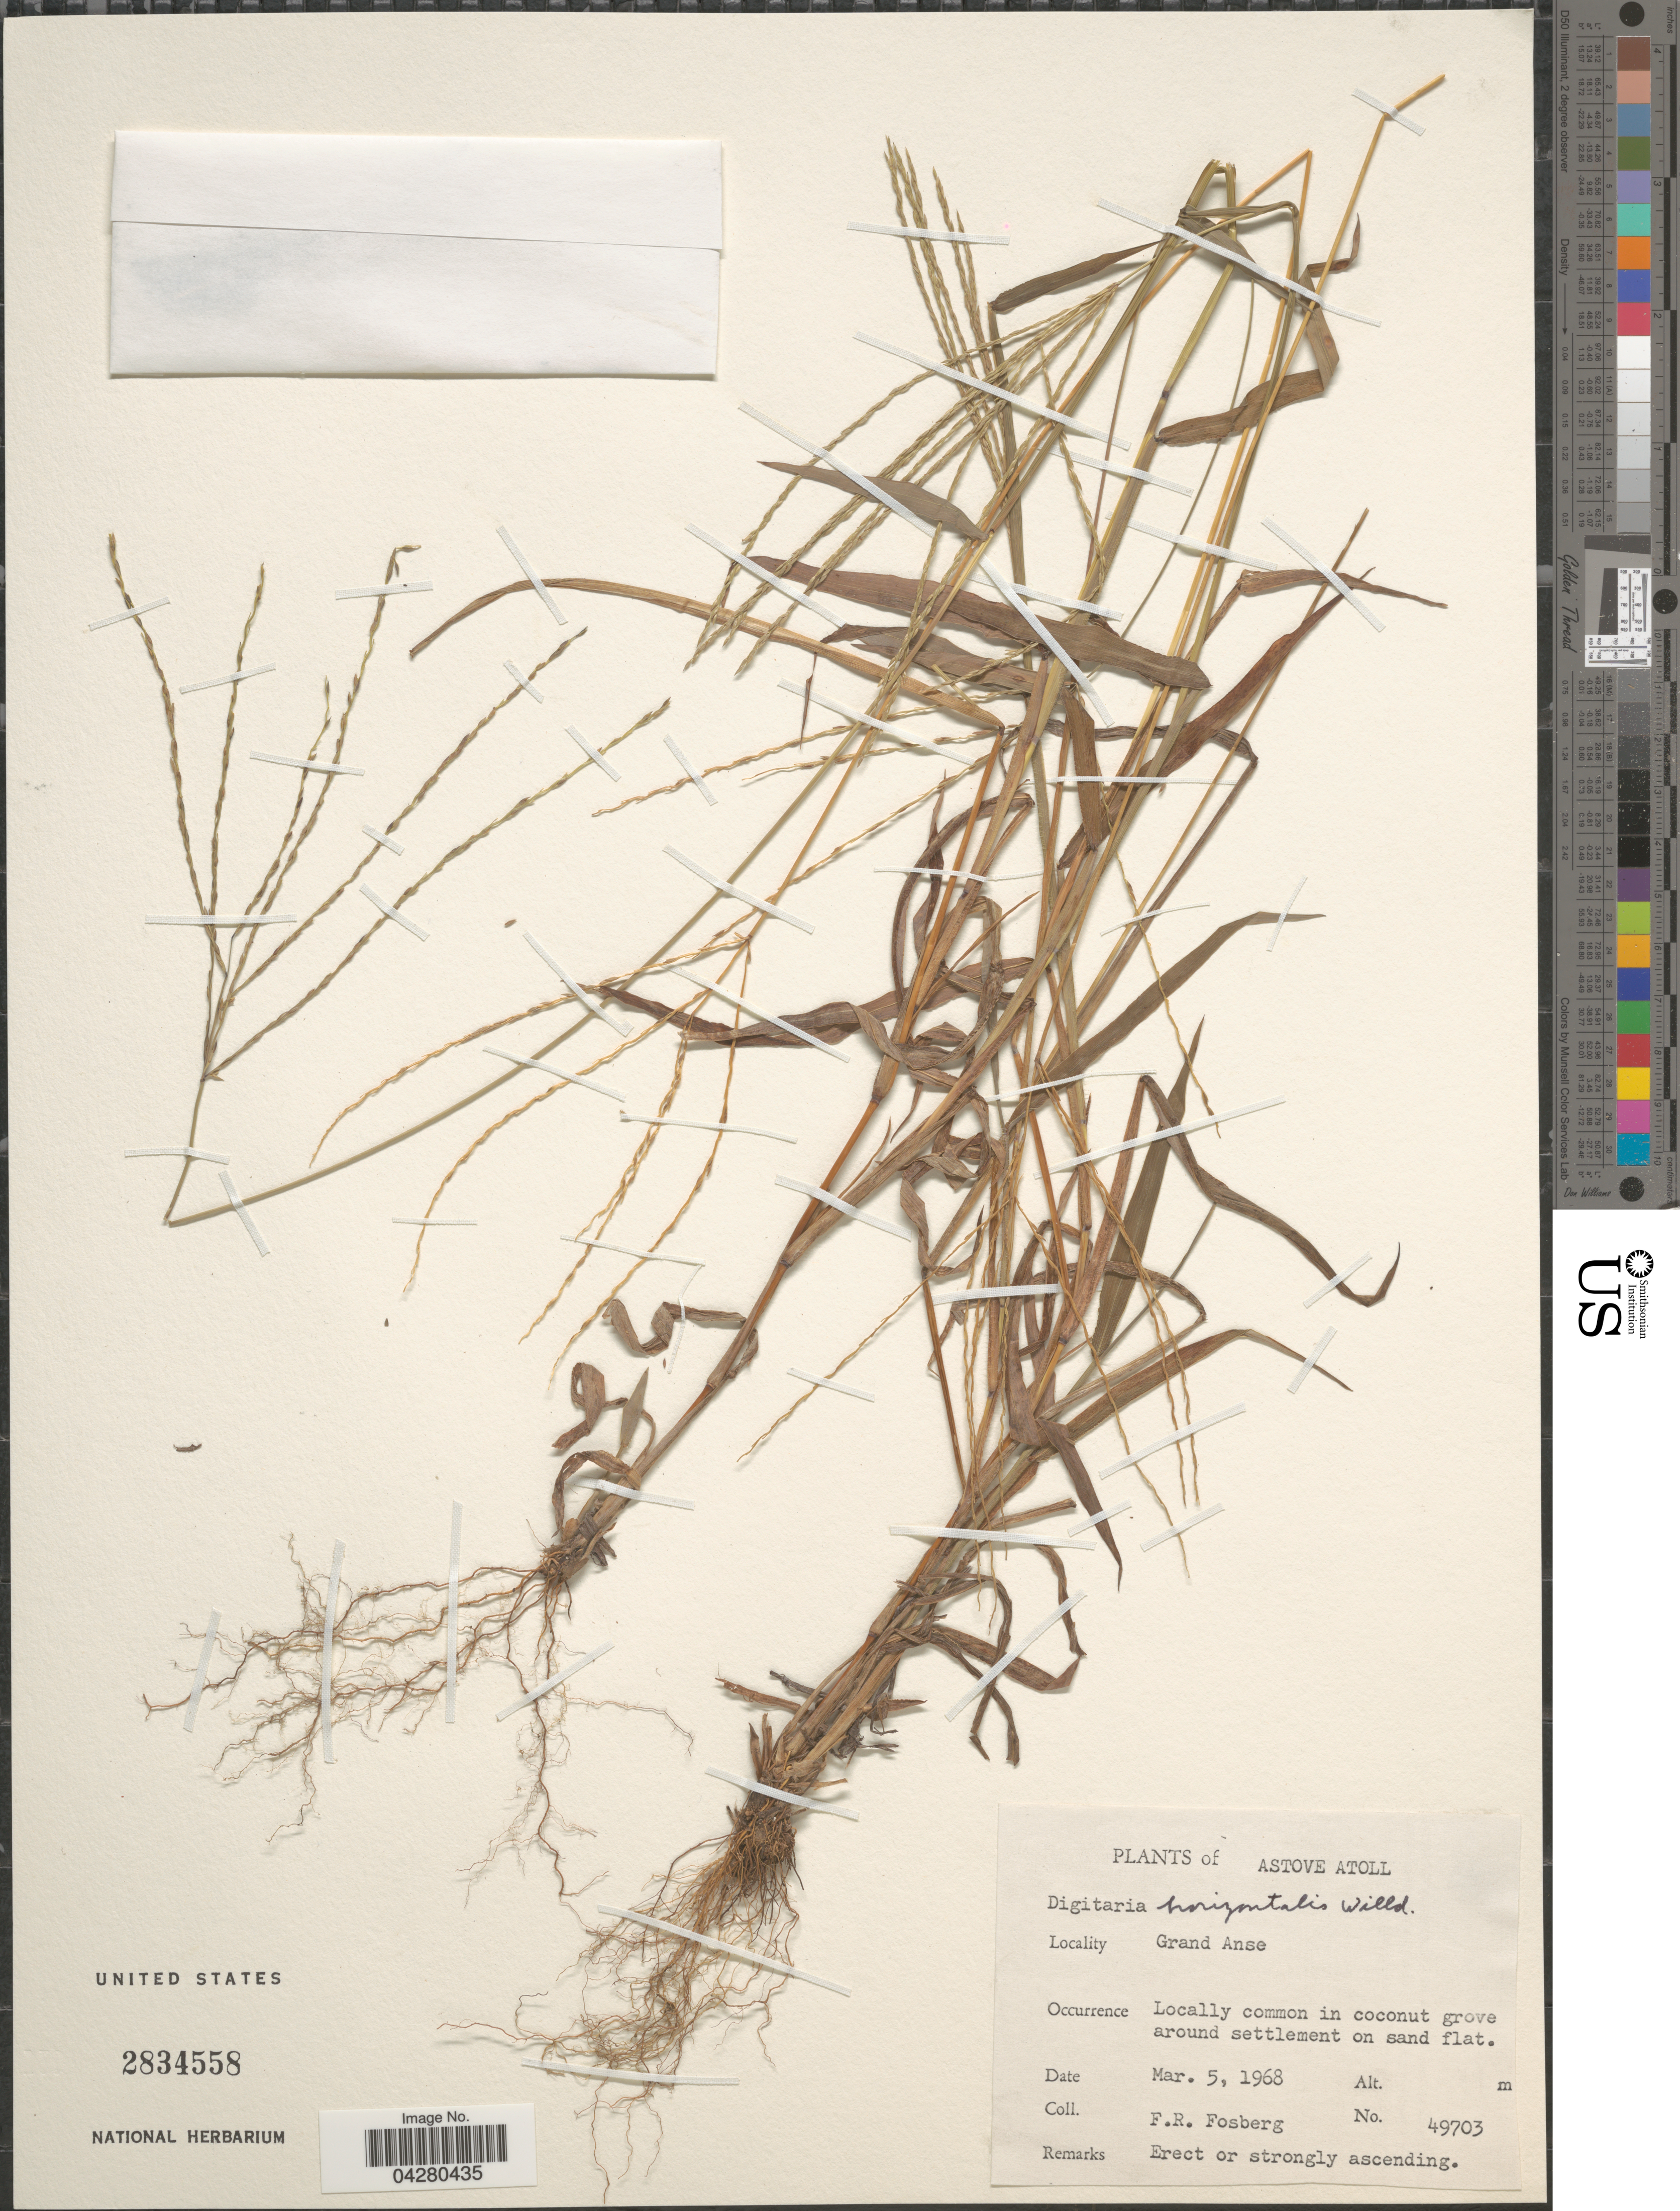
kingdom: Plantae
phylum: Tracheophyta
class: Liliopsida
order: Poales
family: Poaceae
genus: Digitaria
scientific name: Digitaria horizontalis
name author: Willd.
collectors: F. R. Fosberg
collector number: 49703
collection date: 1968-03-05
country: Seychelles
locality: Astove Atoll. Grand Anse.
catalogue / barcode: US 2834558